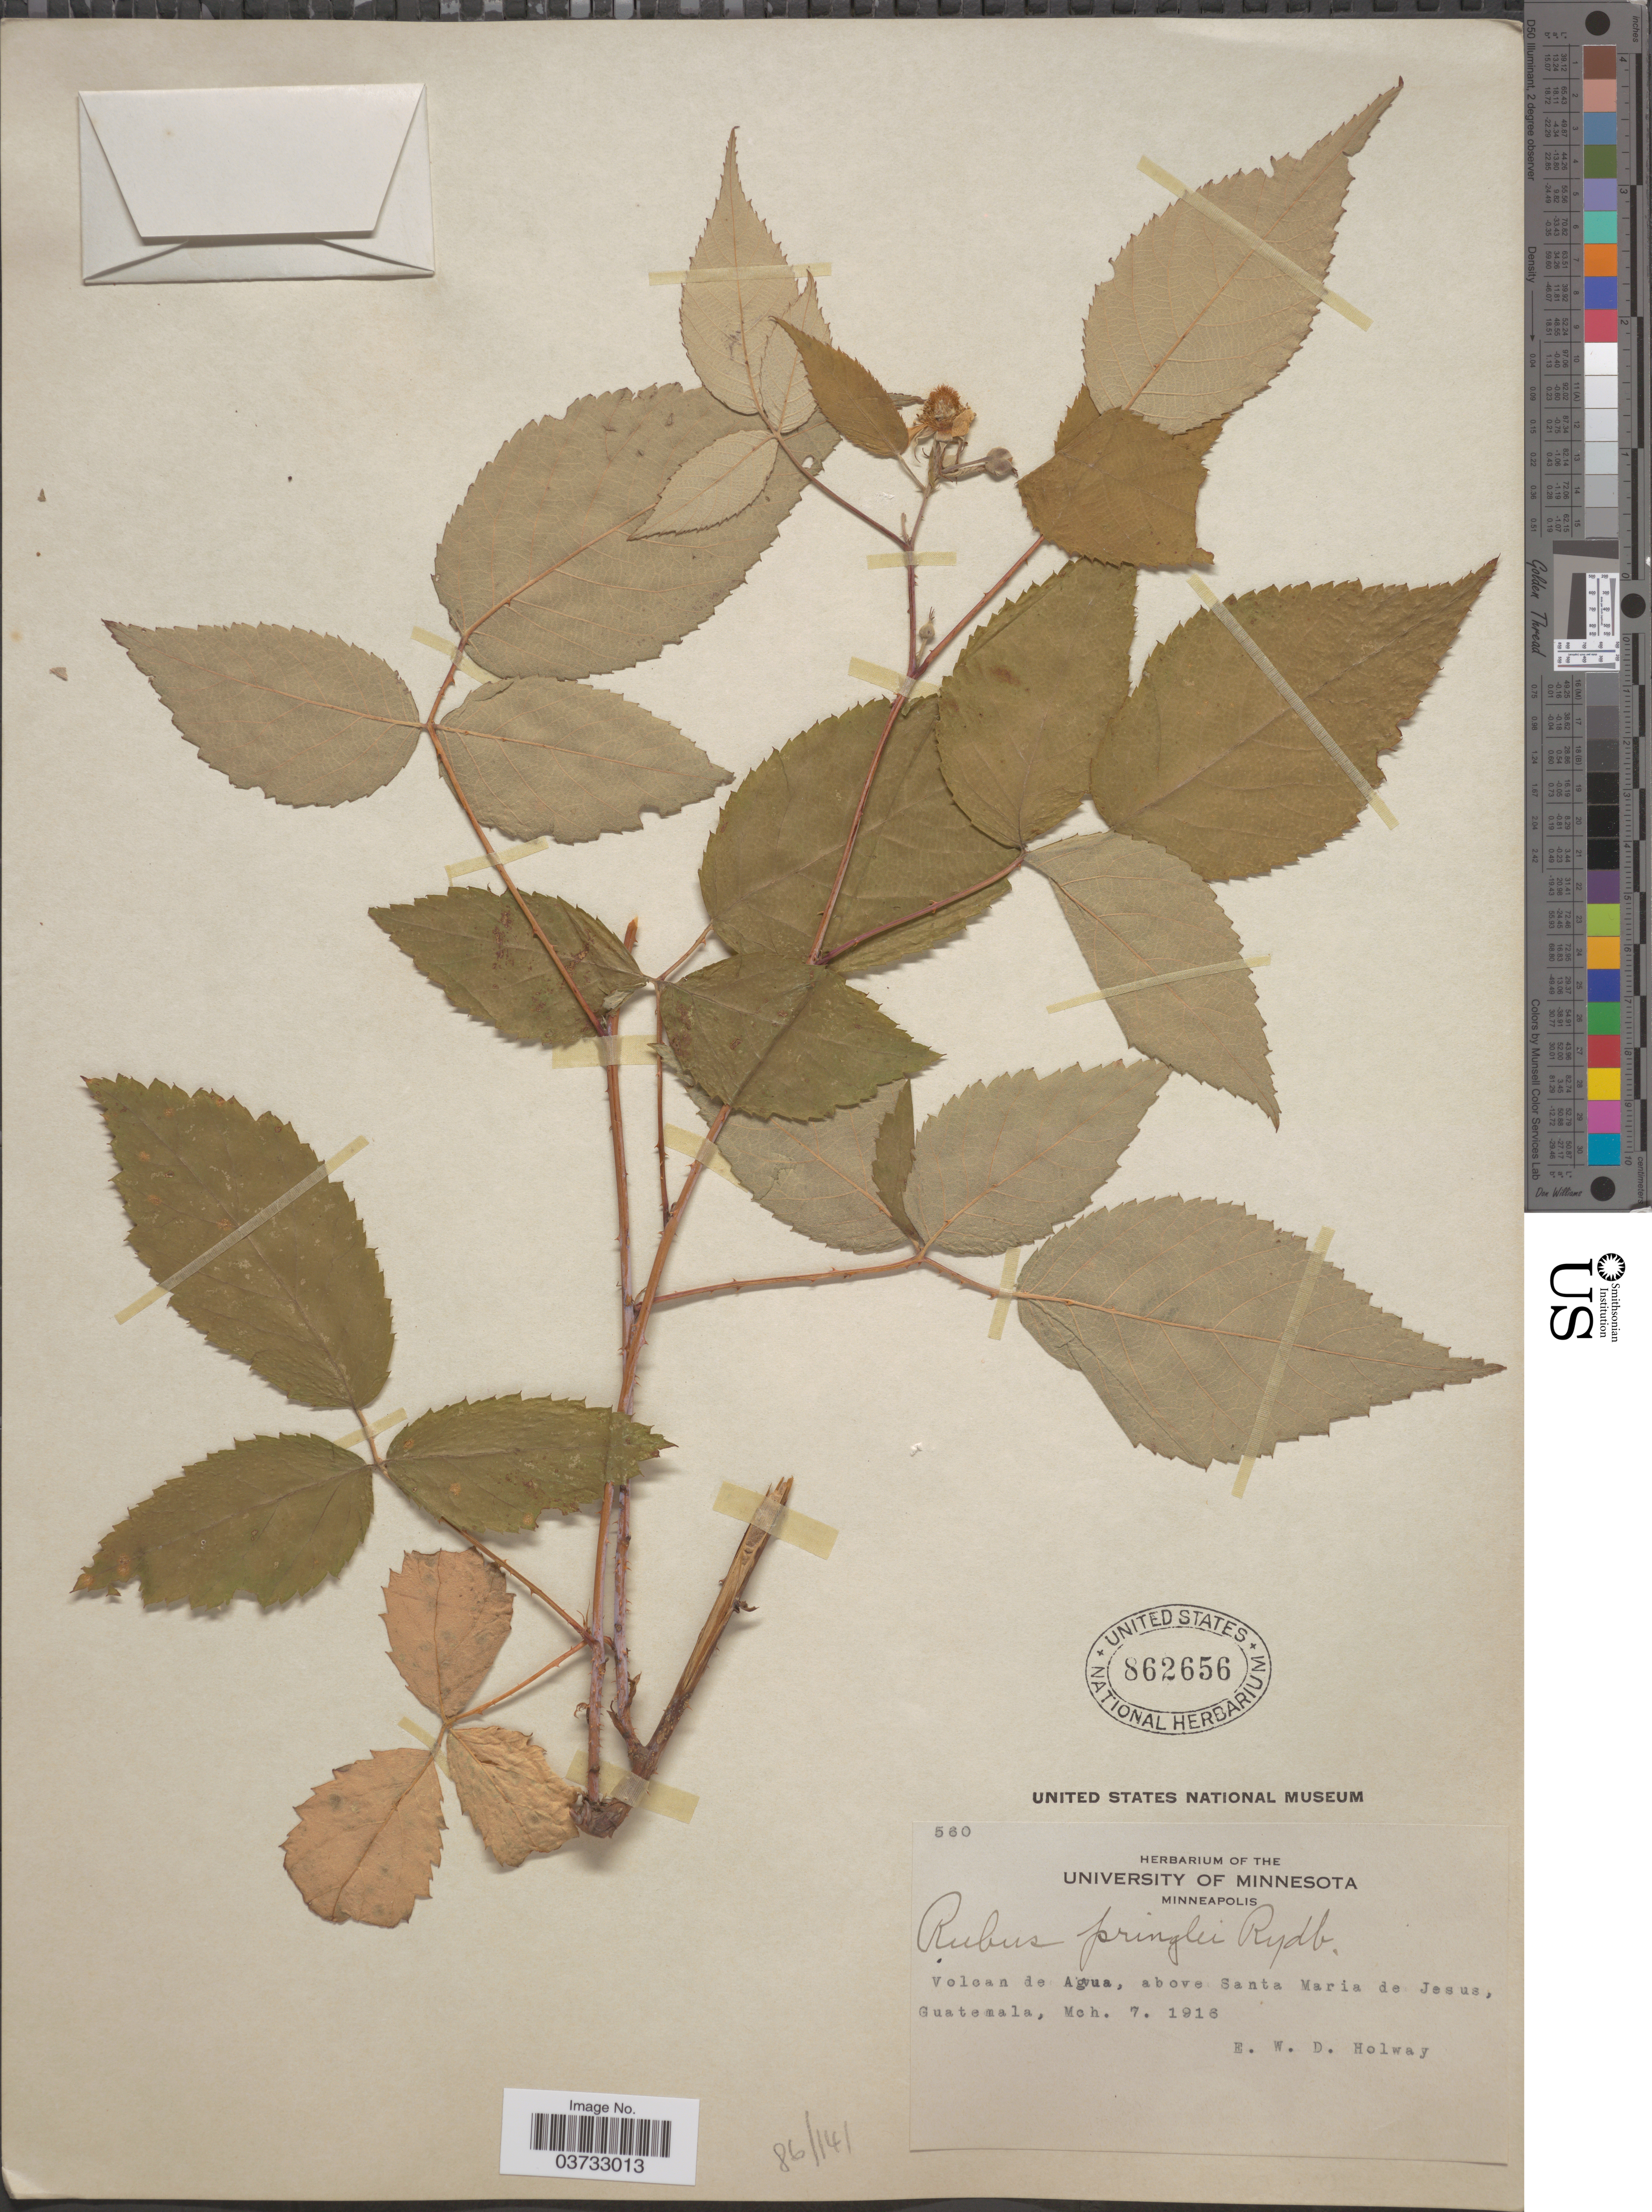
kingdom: Plantae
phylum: Tracheophyta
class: Magnoliopsida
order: Rosales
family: Rosaceae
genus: Rubus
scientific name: Rubus pringlei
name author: Rydb.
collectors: E. W. D. Holway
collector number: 560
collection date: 1916-03-07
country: Guatemala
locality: Volcan de Agua, above Santa Maria de Jesus.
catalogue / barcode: US 862656